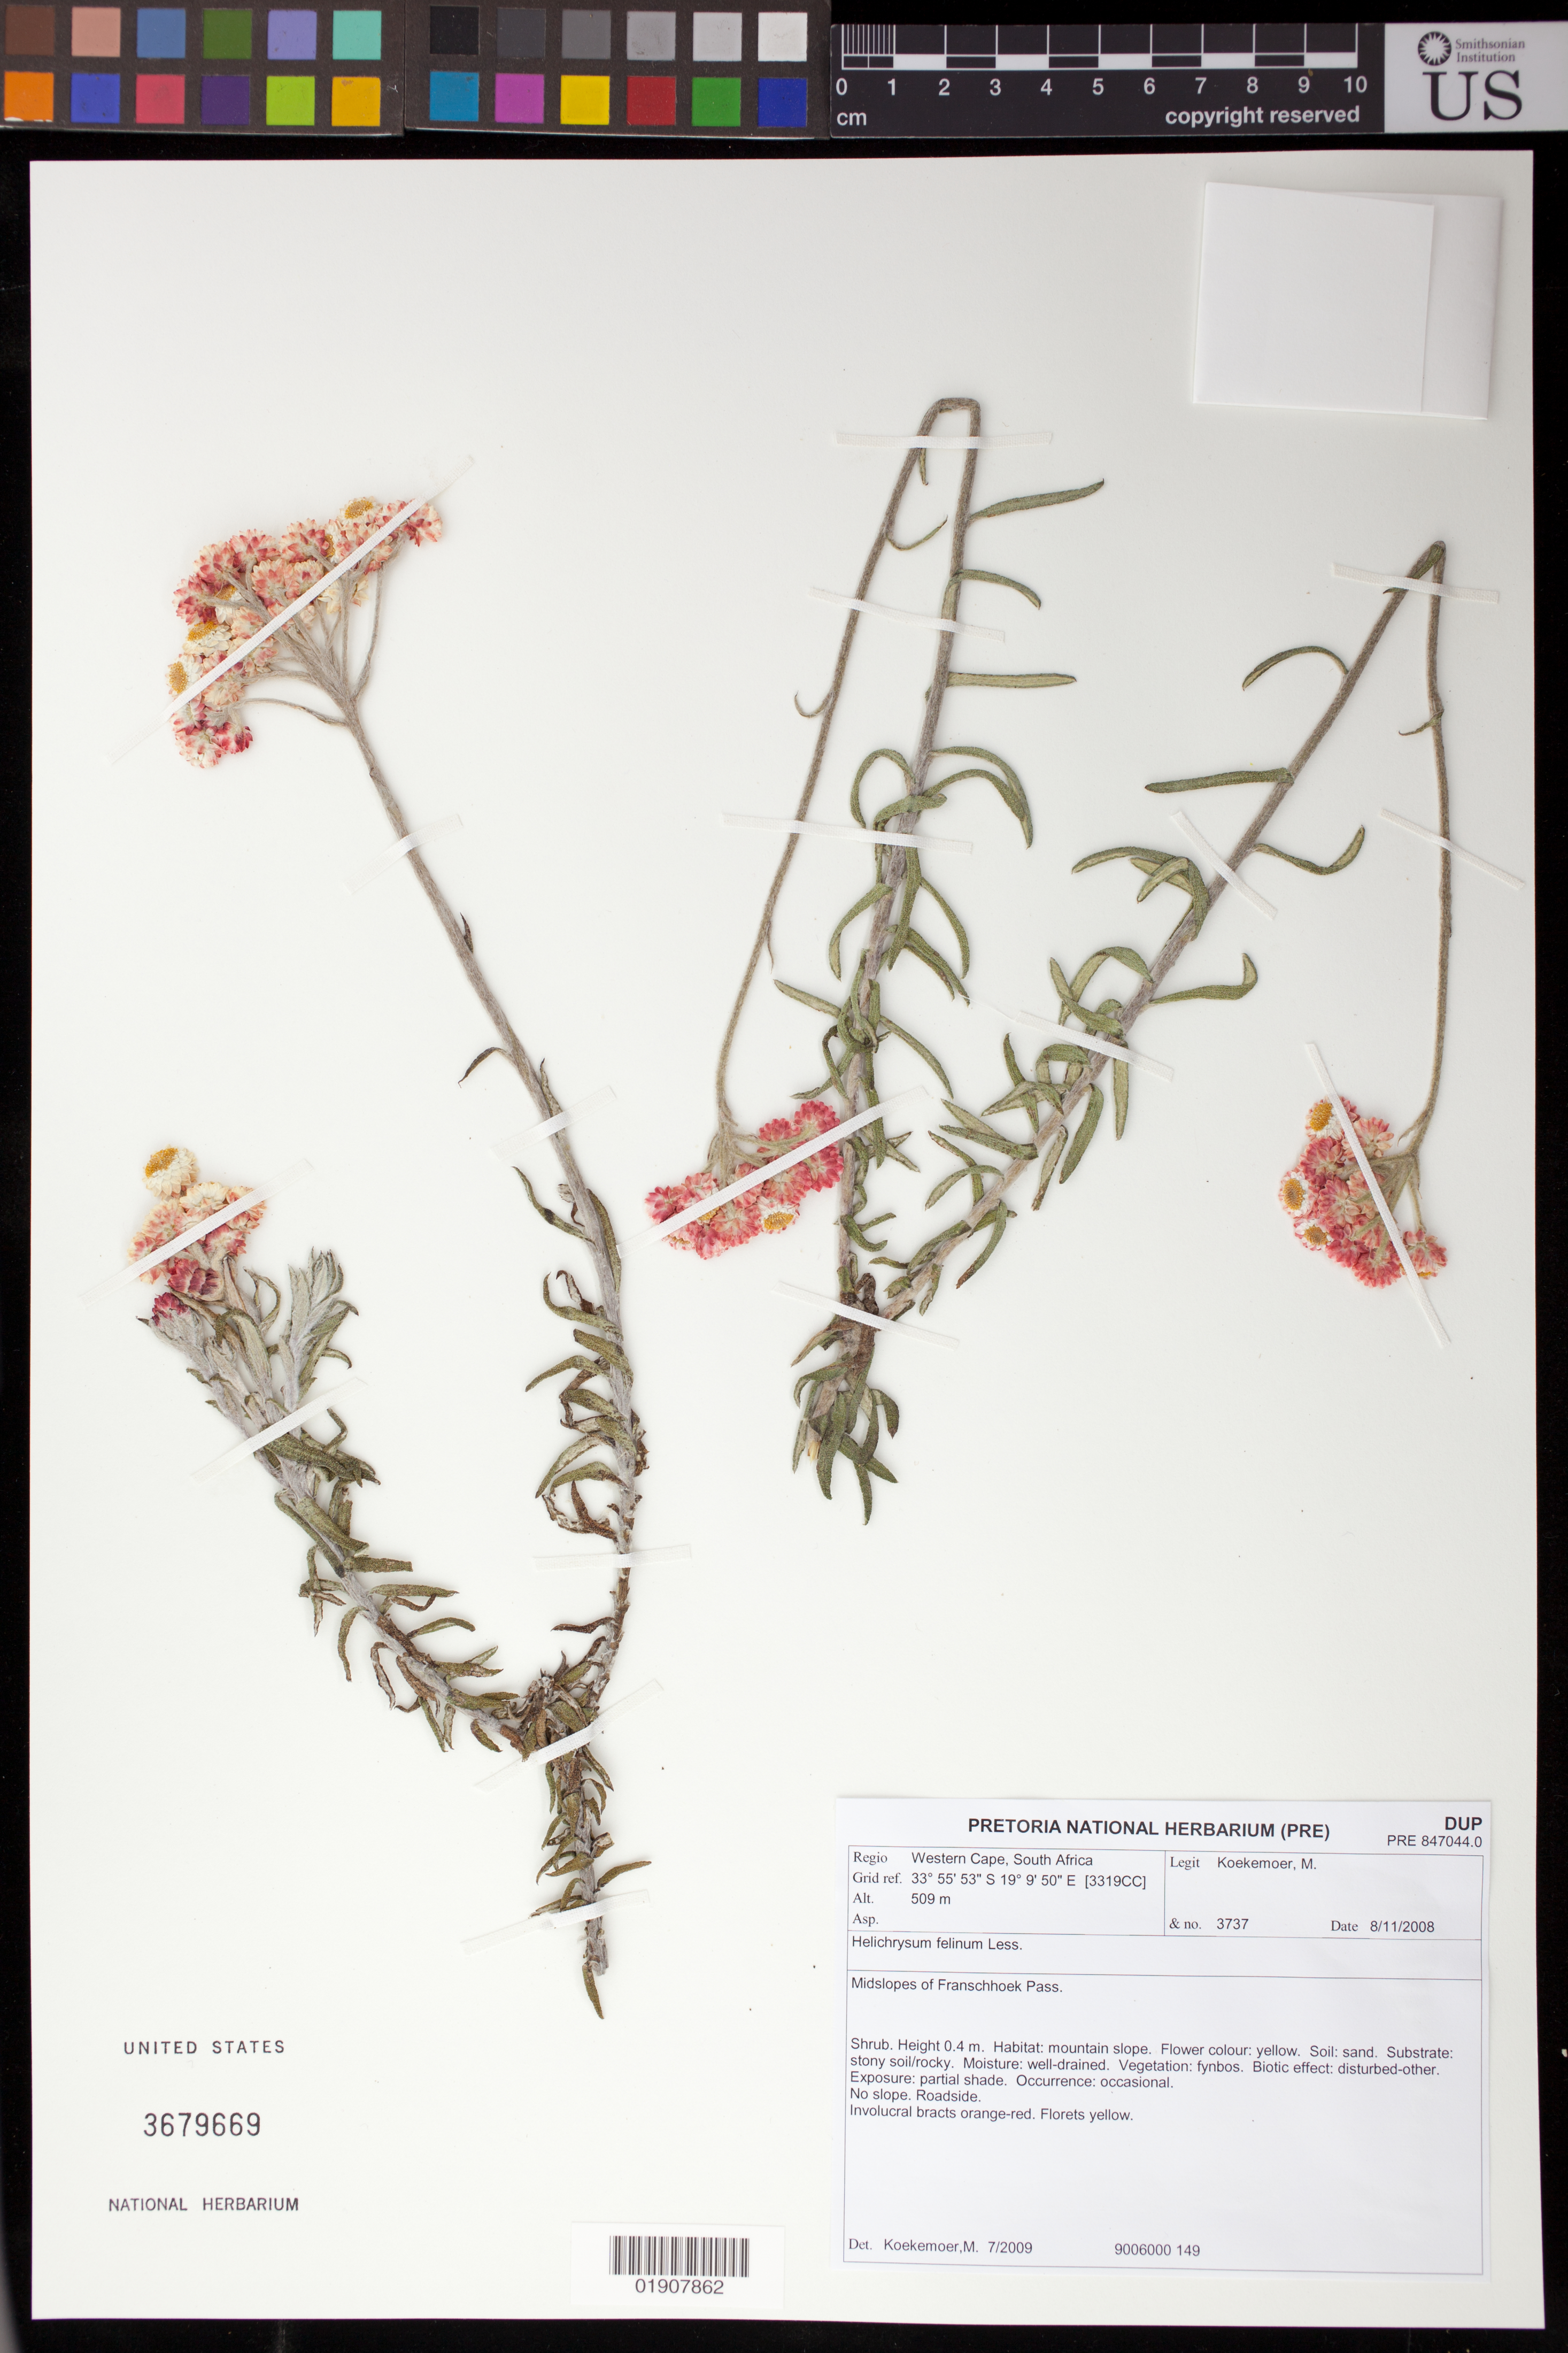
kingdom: Plantae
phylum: Tracheophyta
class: Magnoliopsida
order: Asterales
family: Asteraceae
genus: Helichrysum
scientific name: Helichrysum felinum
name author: Less.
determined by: Koekemoer, M.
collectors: M. Koekemoer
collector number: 3737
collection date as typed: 8/11/2008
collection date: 2008-11-08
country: South Africa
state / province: Western Cape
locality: Midslopes of Franschhoek Pass.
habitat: Mountain slope.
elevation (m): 509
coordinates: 33 55 53 S, 19 9 50 E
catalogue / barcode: US 3679669